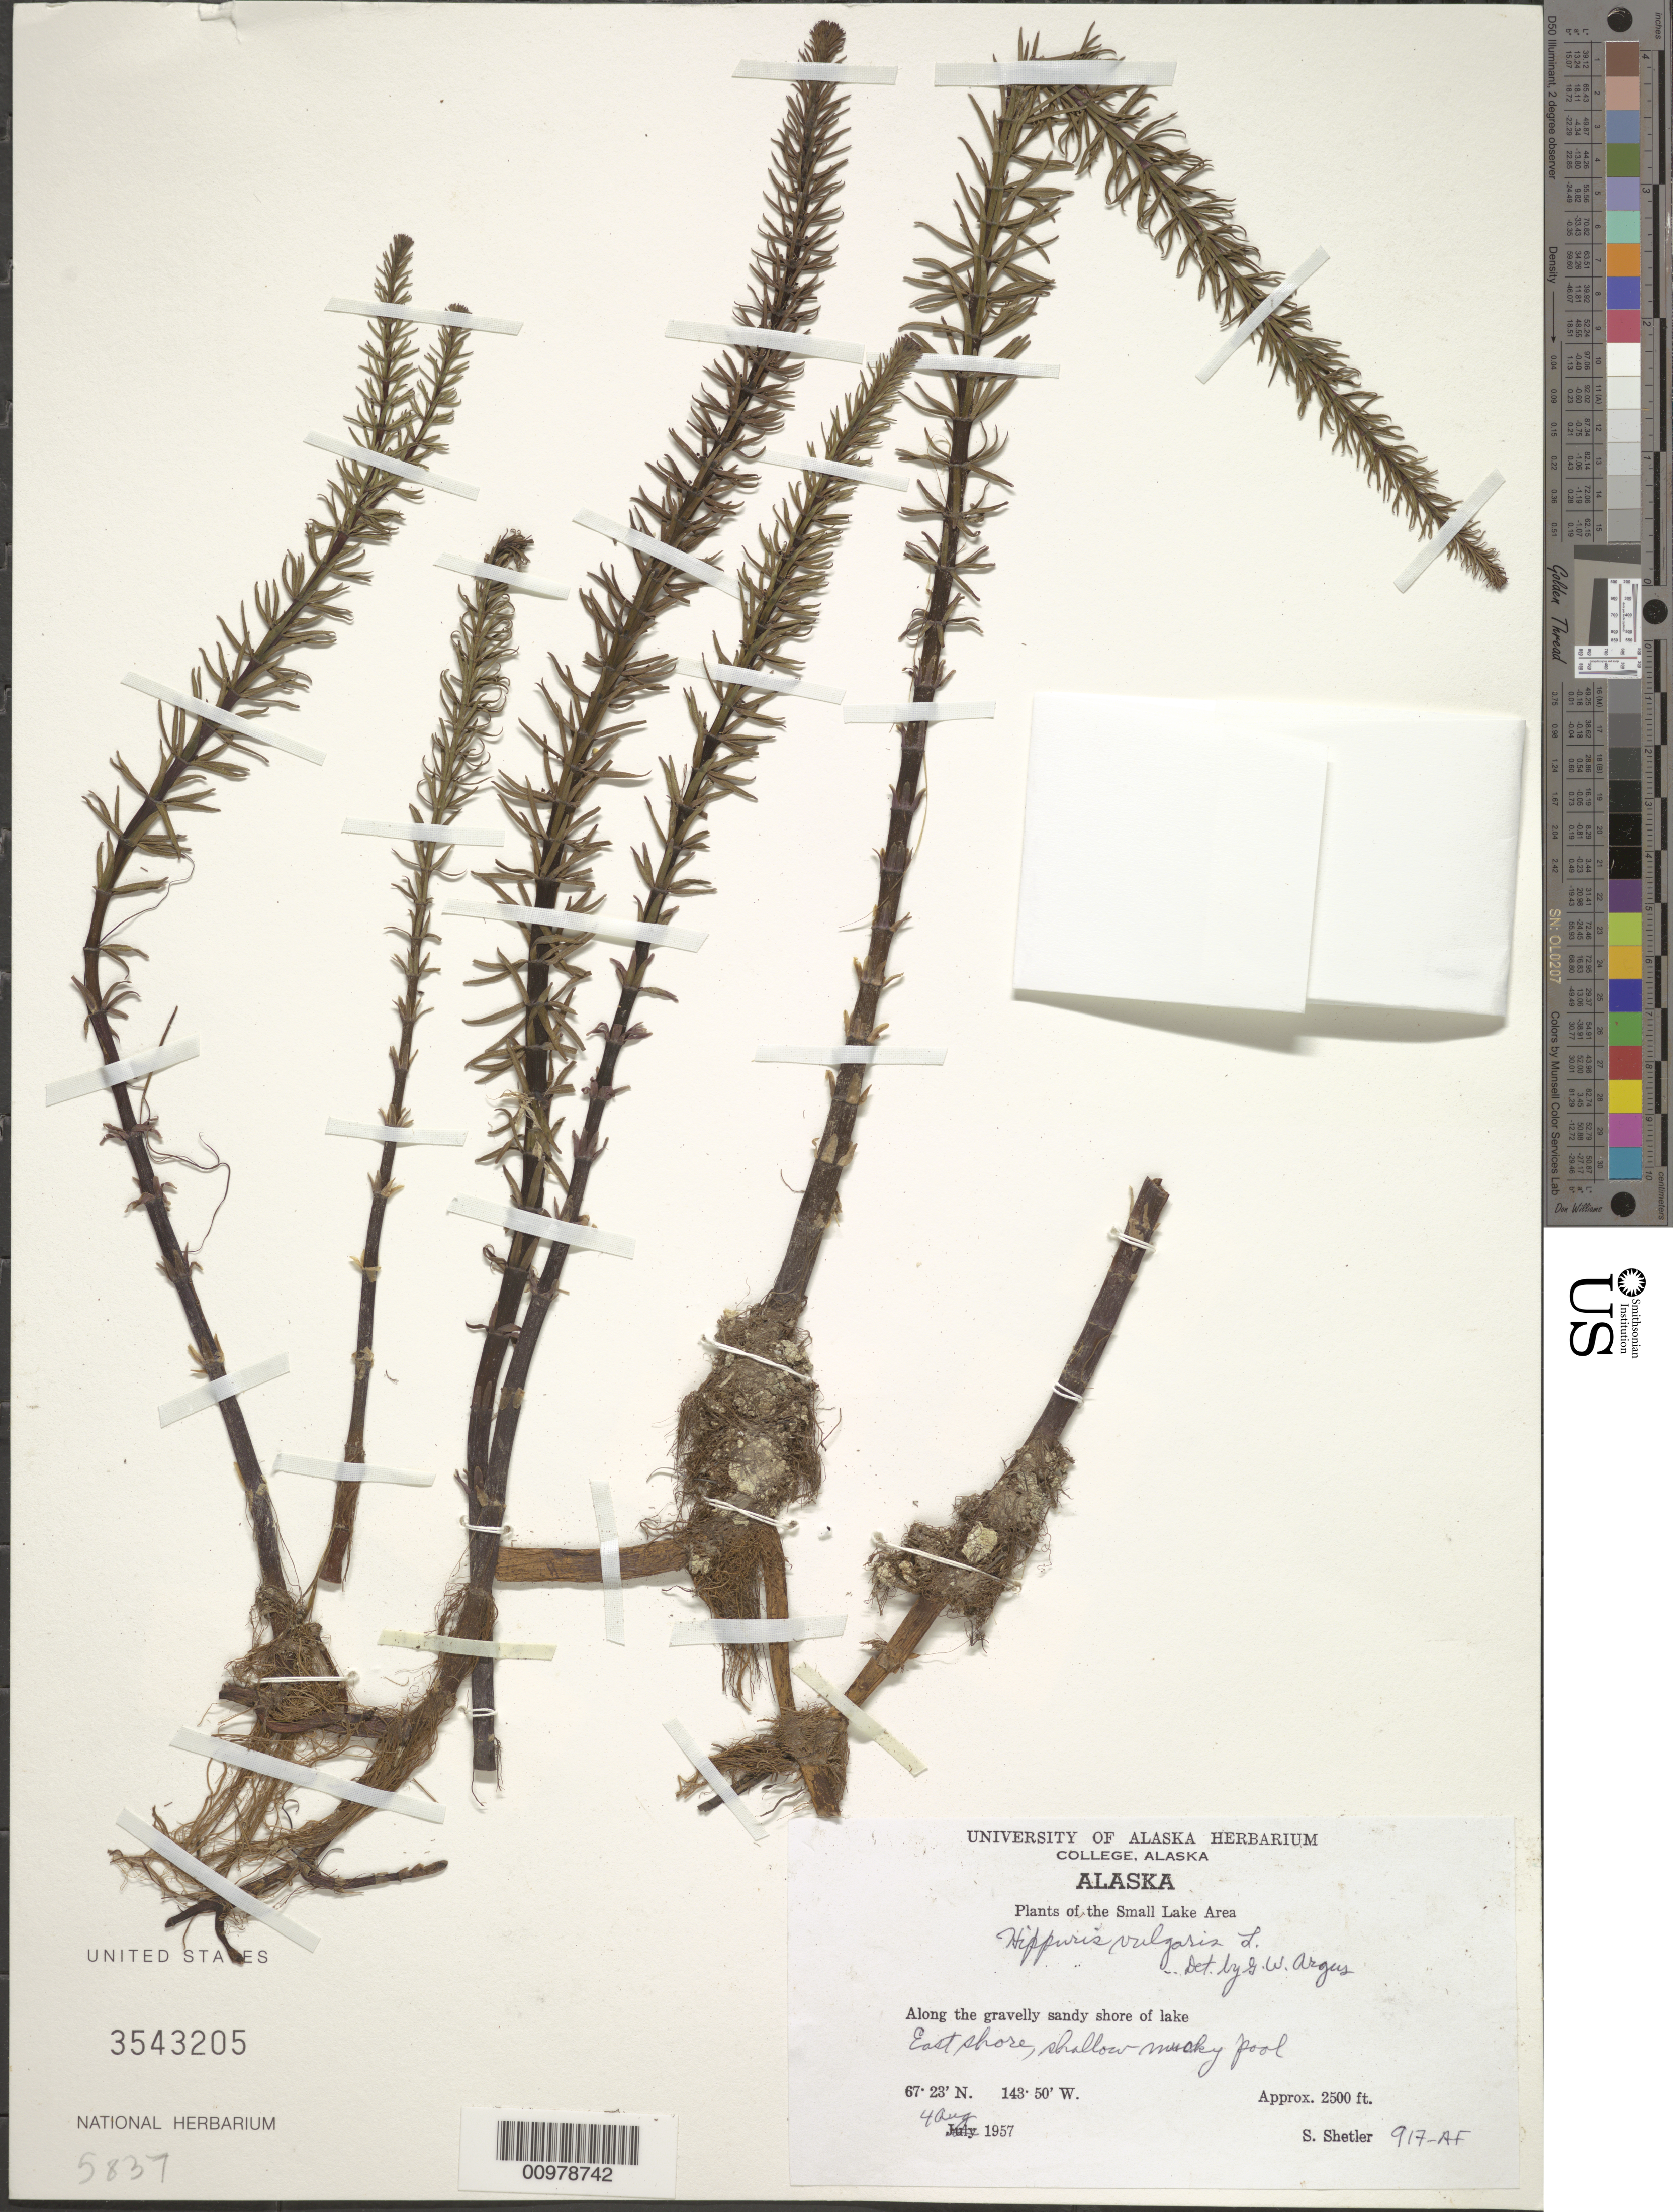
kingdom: Plantae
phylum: Tracheophyta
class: Magnoliopsida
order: Lamiales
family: Plantaginaceae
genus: Hippuris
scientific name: Hippuris vulgaris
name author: L.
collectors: S. Shetler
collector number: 917-AF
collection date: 1957-08-04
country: United States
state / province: Alaska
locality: Small Lake Area. Along the gravelly sandy shore of lake. East shore.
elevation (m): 762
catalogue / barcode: US 3543205